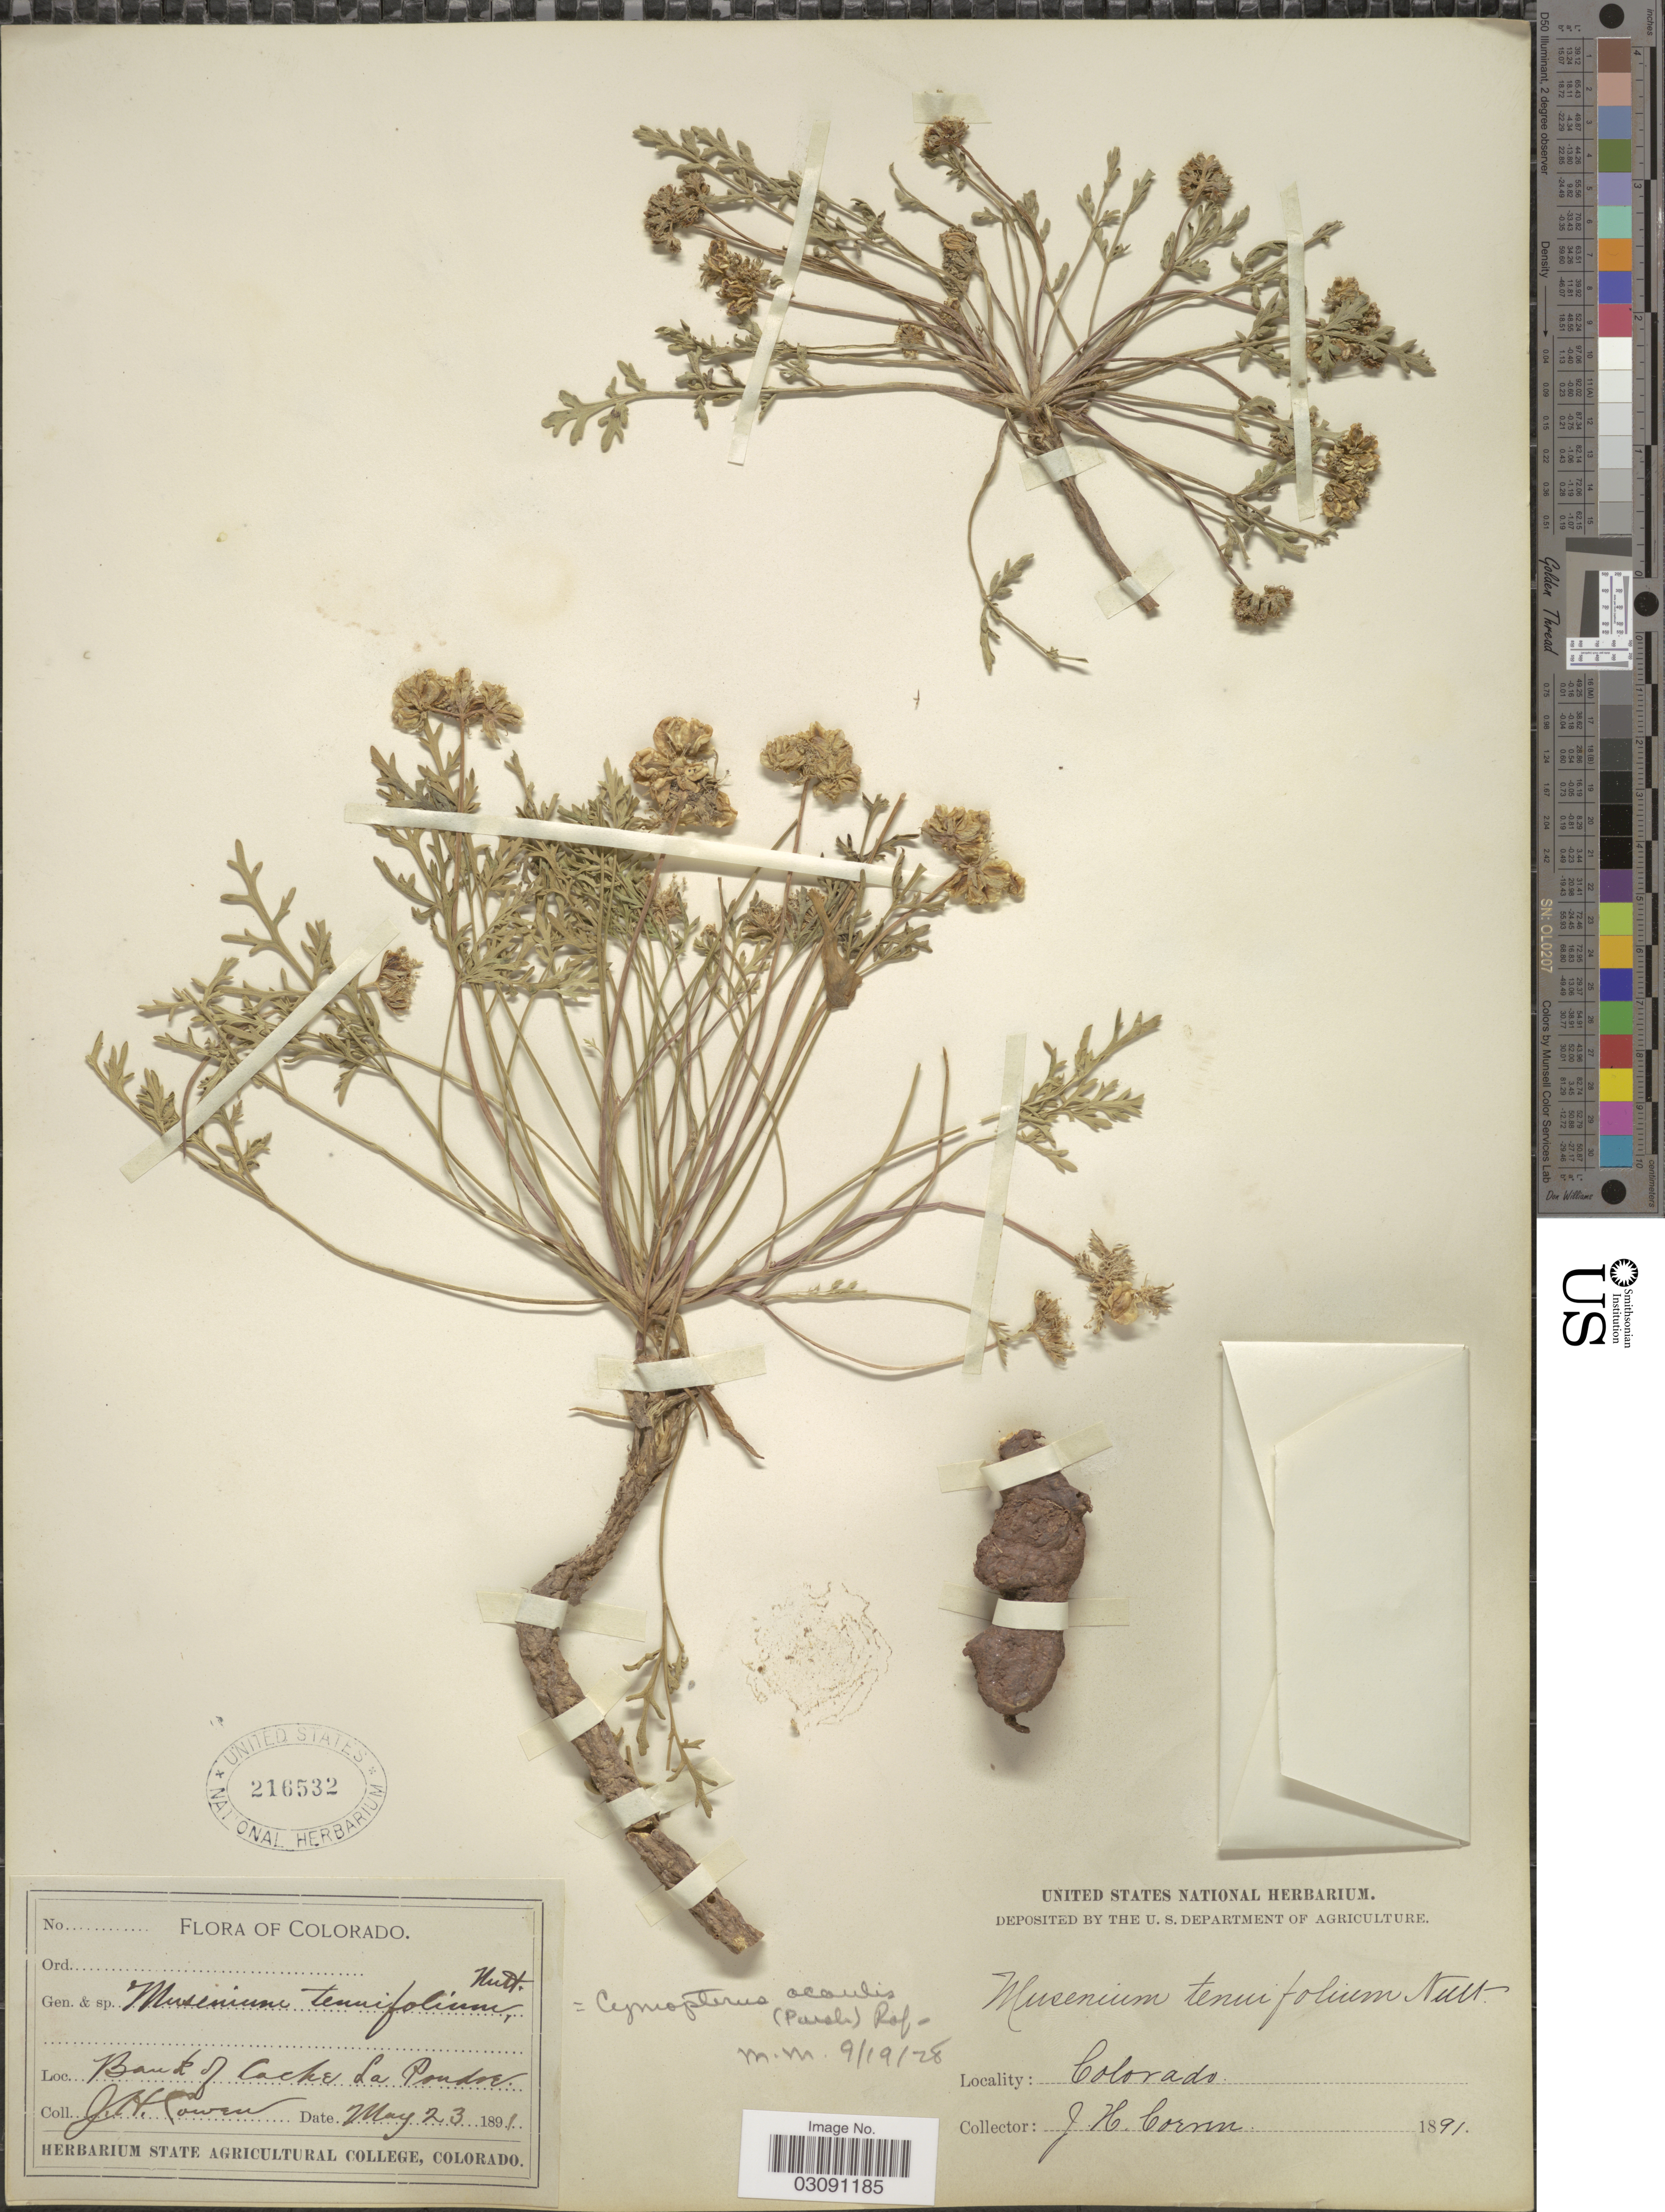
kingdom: Plantae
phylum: Tracheophyta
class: Magnoliopsida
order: Apiales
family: Apiaceae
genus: Cymopterus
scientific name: Cymopterus acaulis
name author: (Pursh) Raf.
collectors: J. H. Cowen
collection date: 1891-05-23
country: United States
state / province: Colorado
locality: Bank of Cache La Poudre.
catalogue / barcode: US 216532